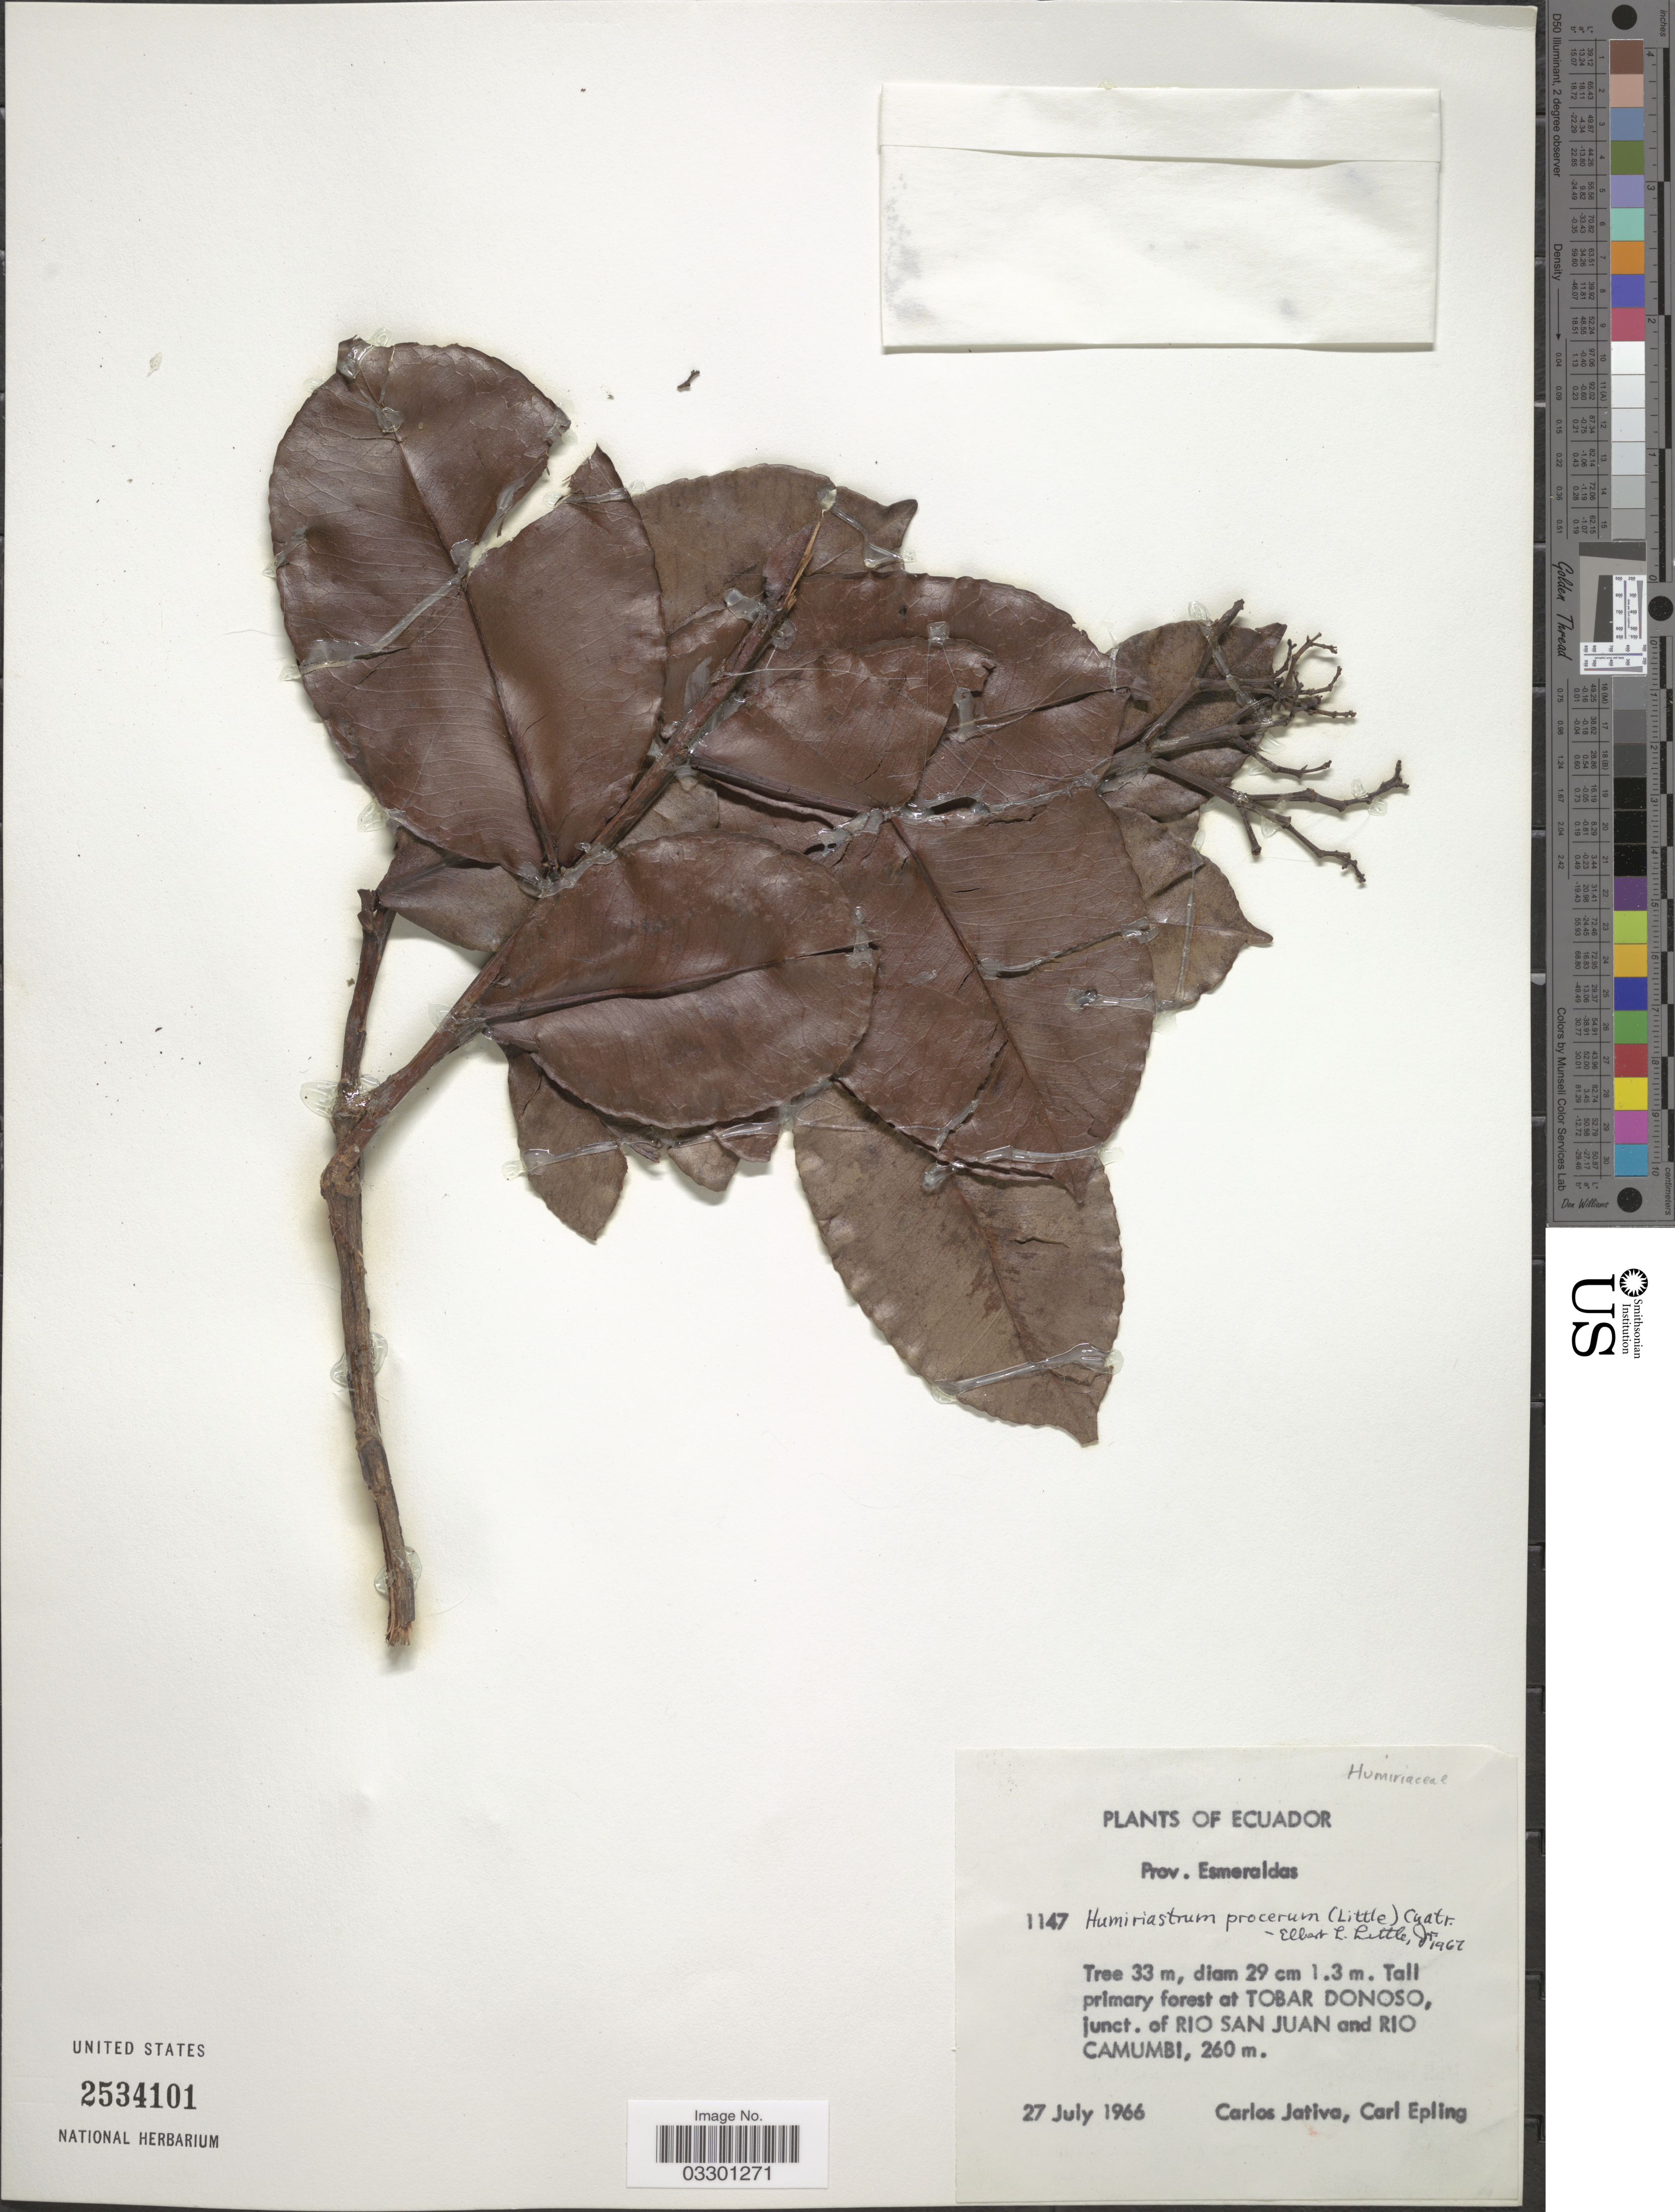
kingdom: Plantae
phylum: Tracheophyta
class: Magnoliopsida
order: Malpighiales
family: Humiriaceae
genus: Humiriastrum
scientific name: Humiriastrum procerum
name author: (Little) Cuatrec.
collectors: C. D. Játiva & C. C. Epling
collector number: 1147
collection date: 1966-07-27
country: Ecuador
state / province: Esmeraldas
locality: Tall primary forest at Tobar Donoso, junct. of Rio San Juan and Rio Camumbi.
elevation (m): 260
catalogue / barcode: US 2534101